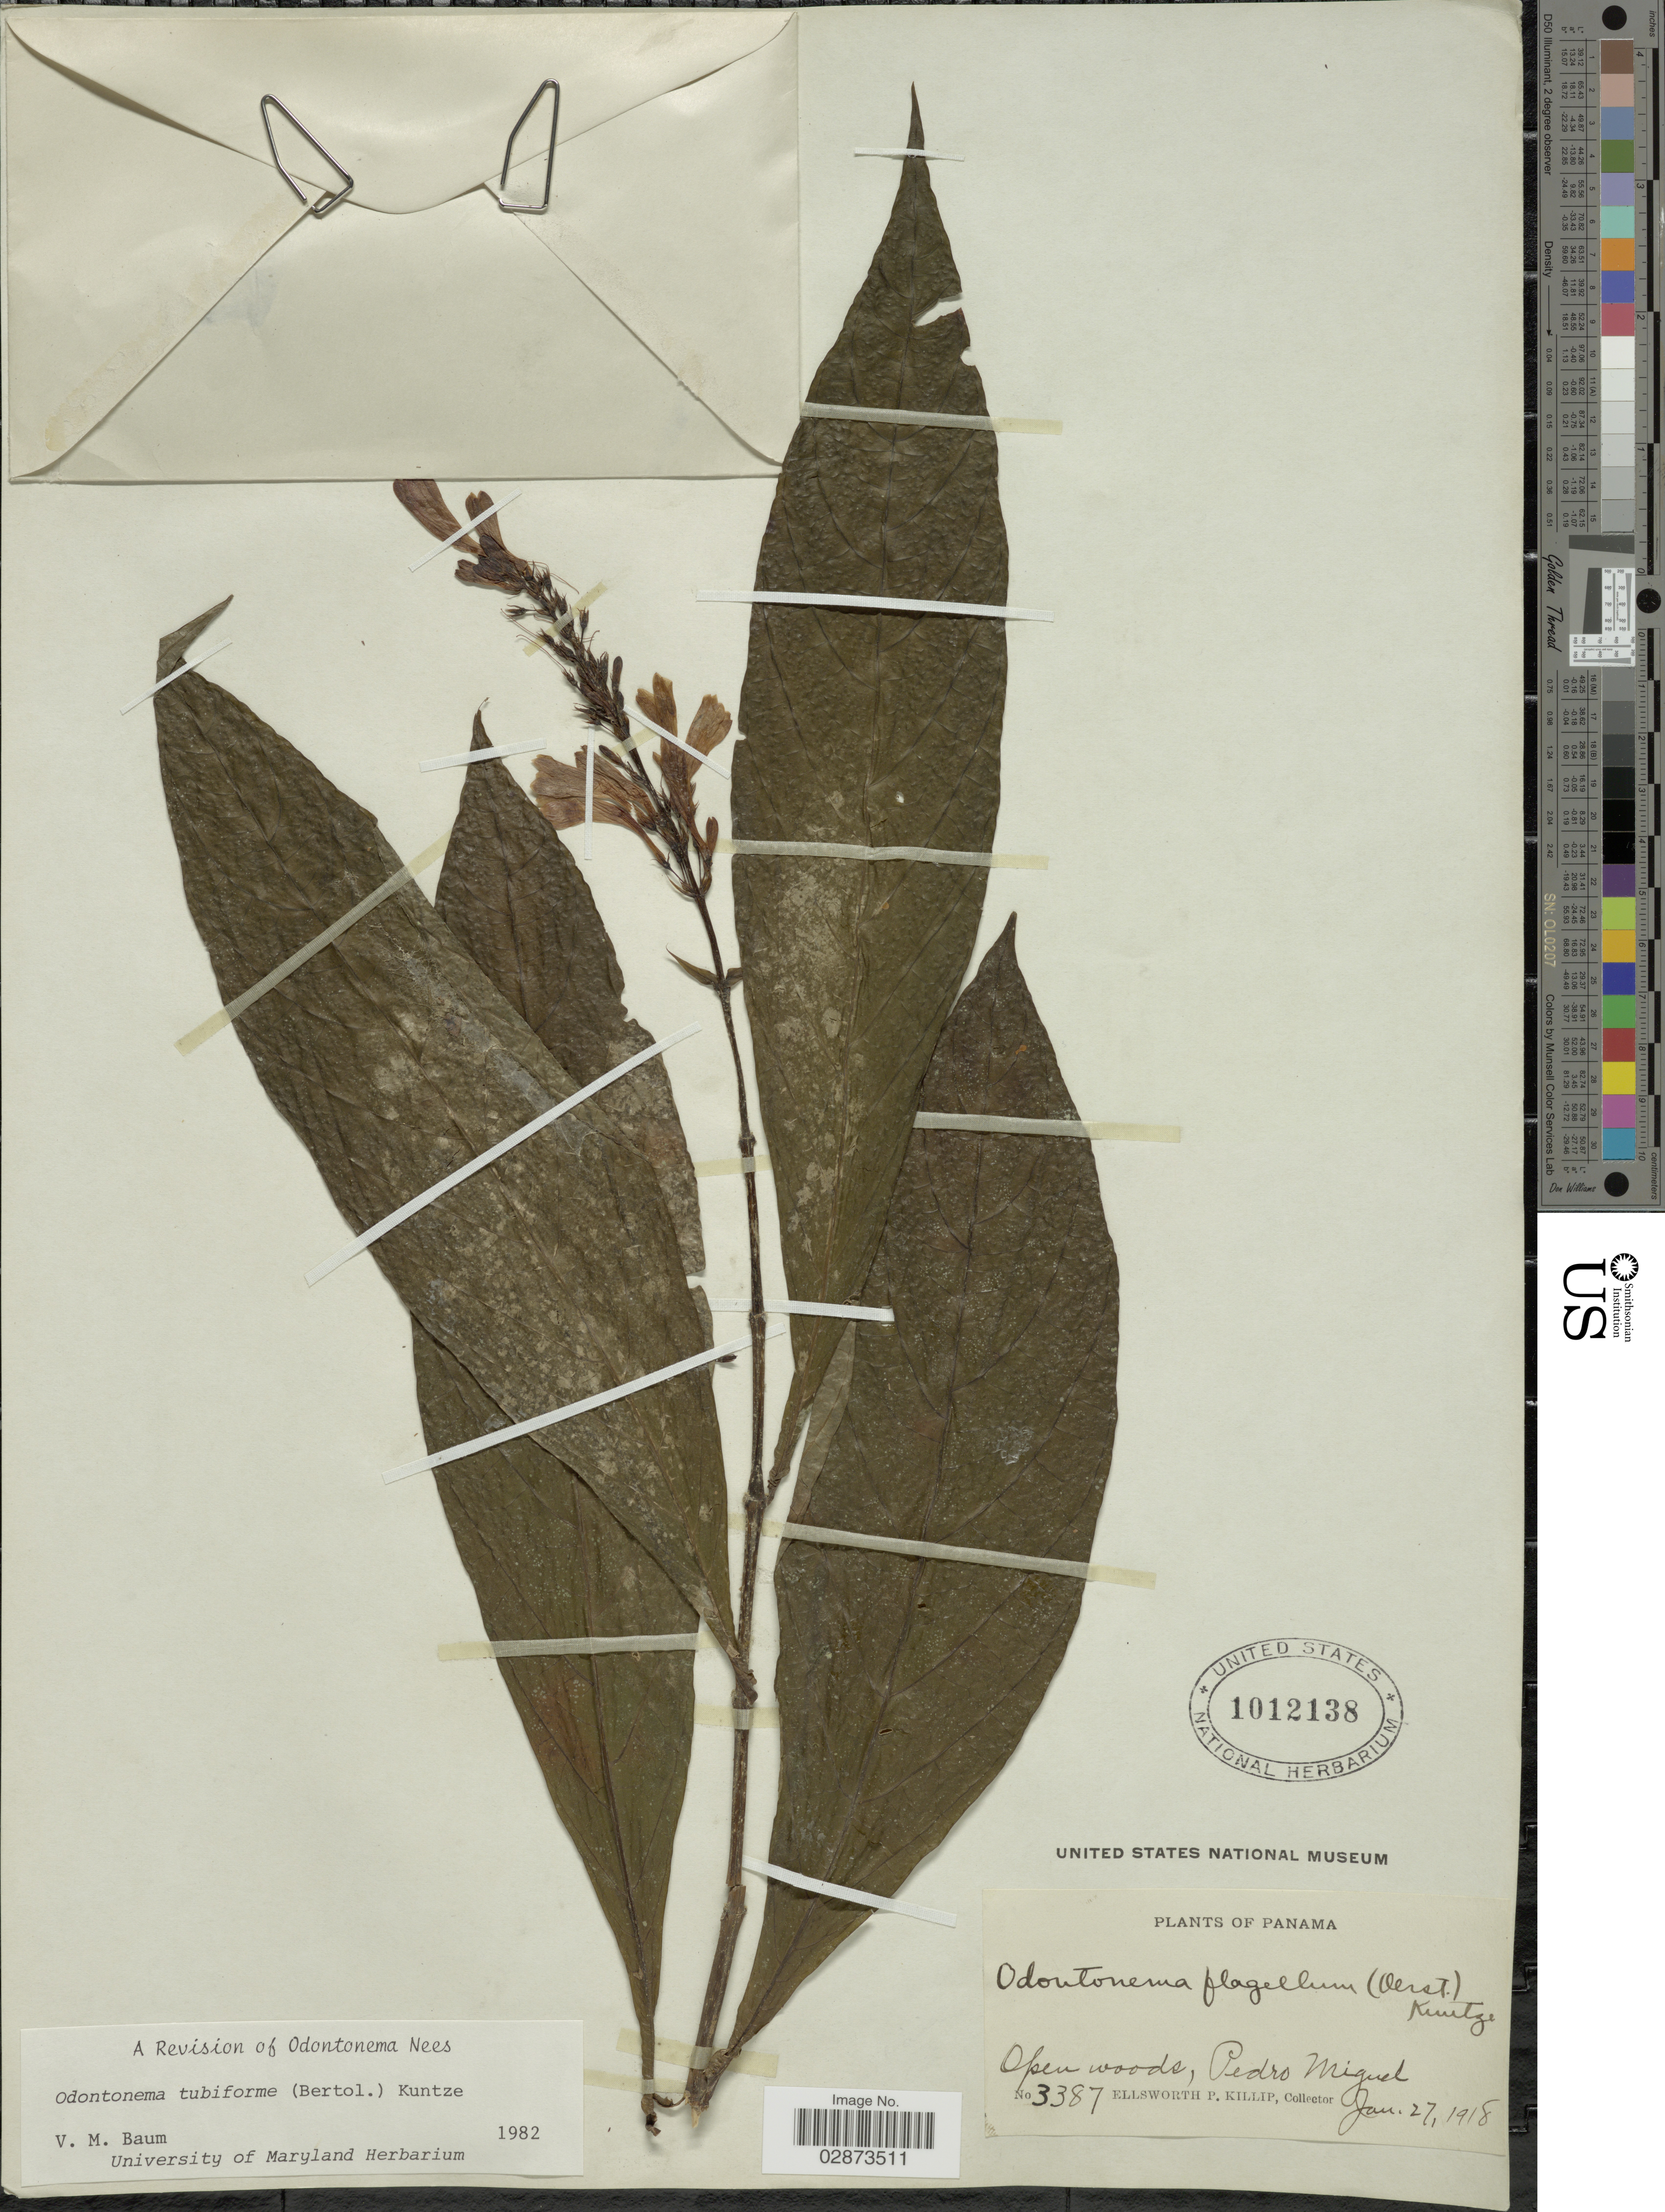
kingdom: Plantae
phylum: Tracheophyta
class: Magnoliopsida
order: Lamiales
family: Acanthaceae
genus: Odontonema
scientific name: Odontonema tubaeforme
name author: (Bertol.) Kuntze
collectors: E. P. Killip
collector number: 3387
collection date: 1918-01-27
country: Panama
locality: Open woods, Pedro Miguel.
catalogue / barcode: US 1012138